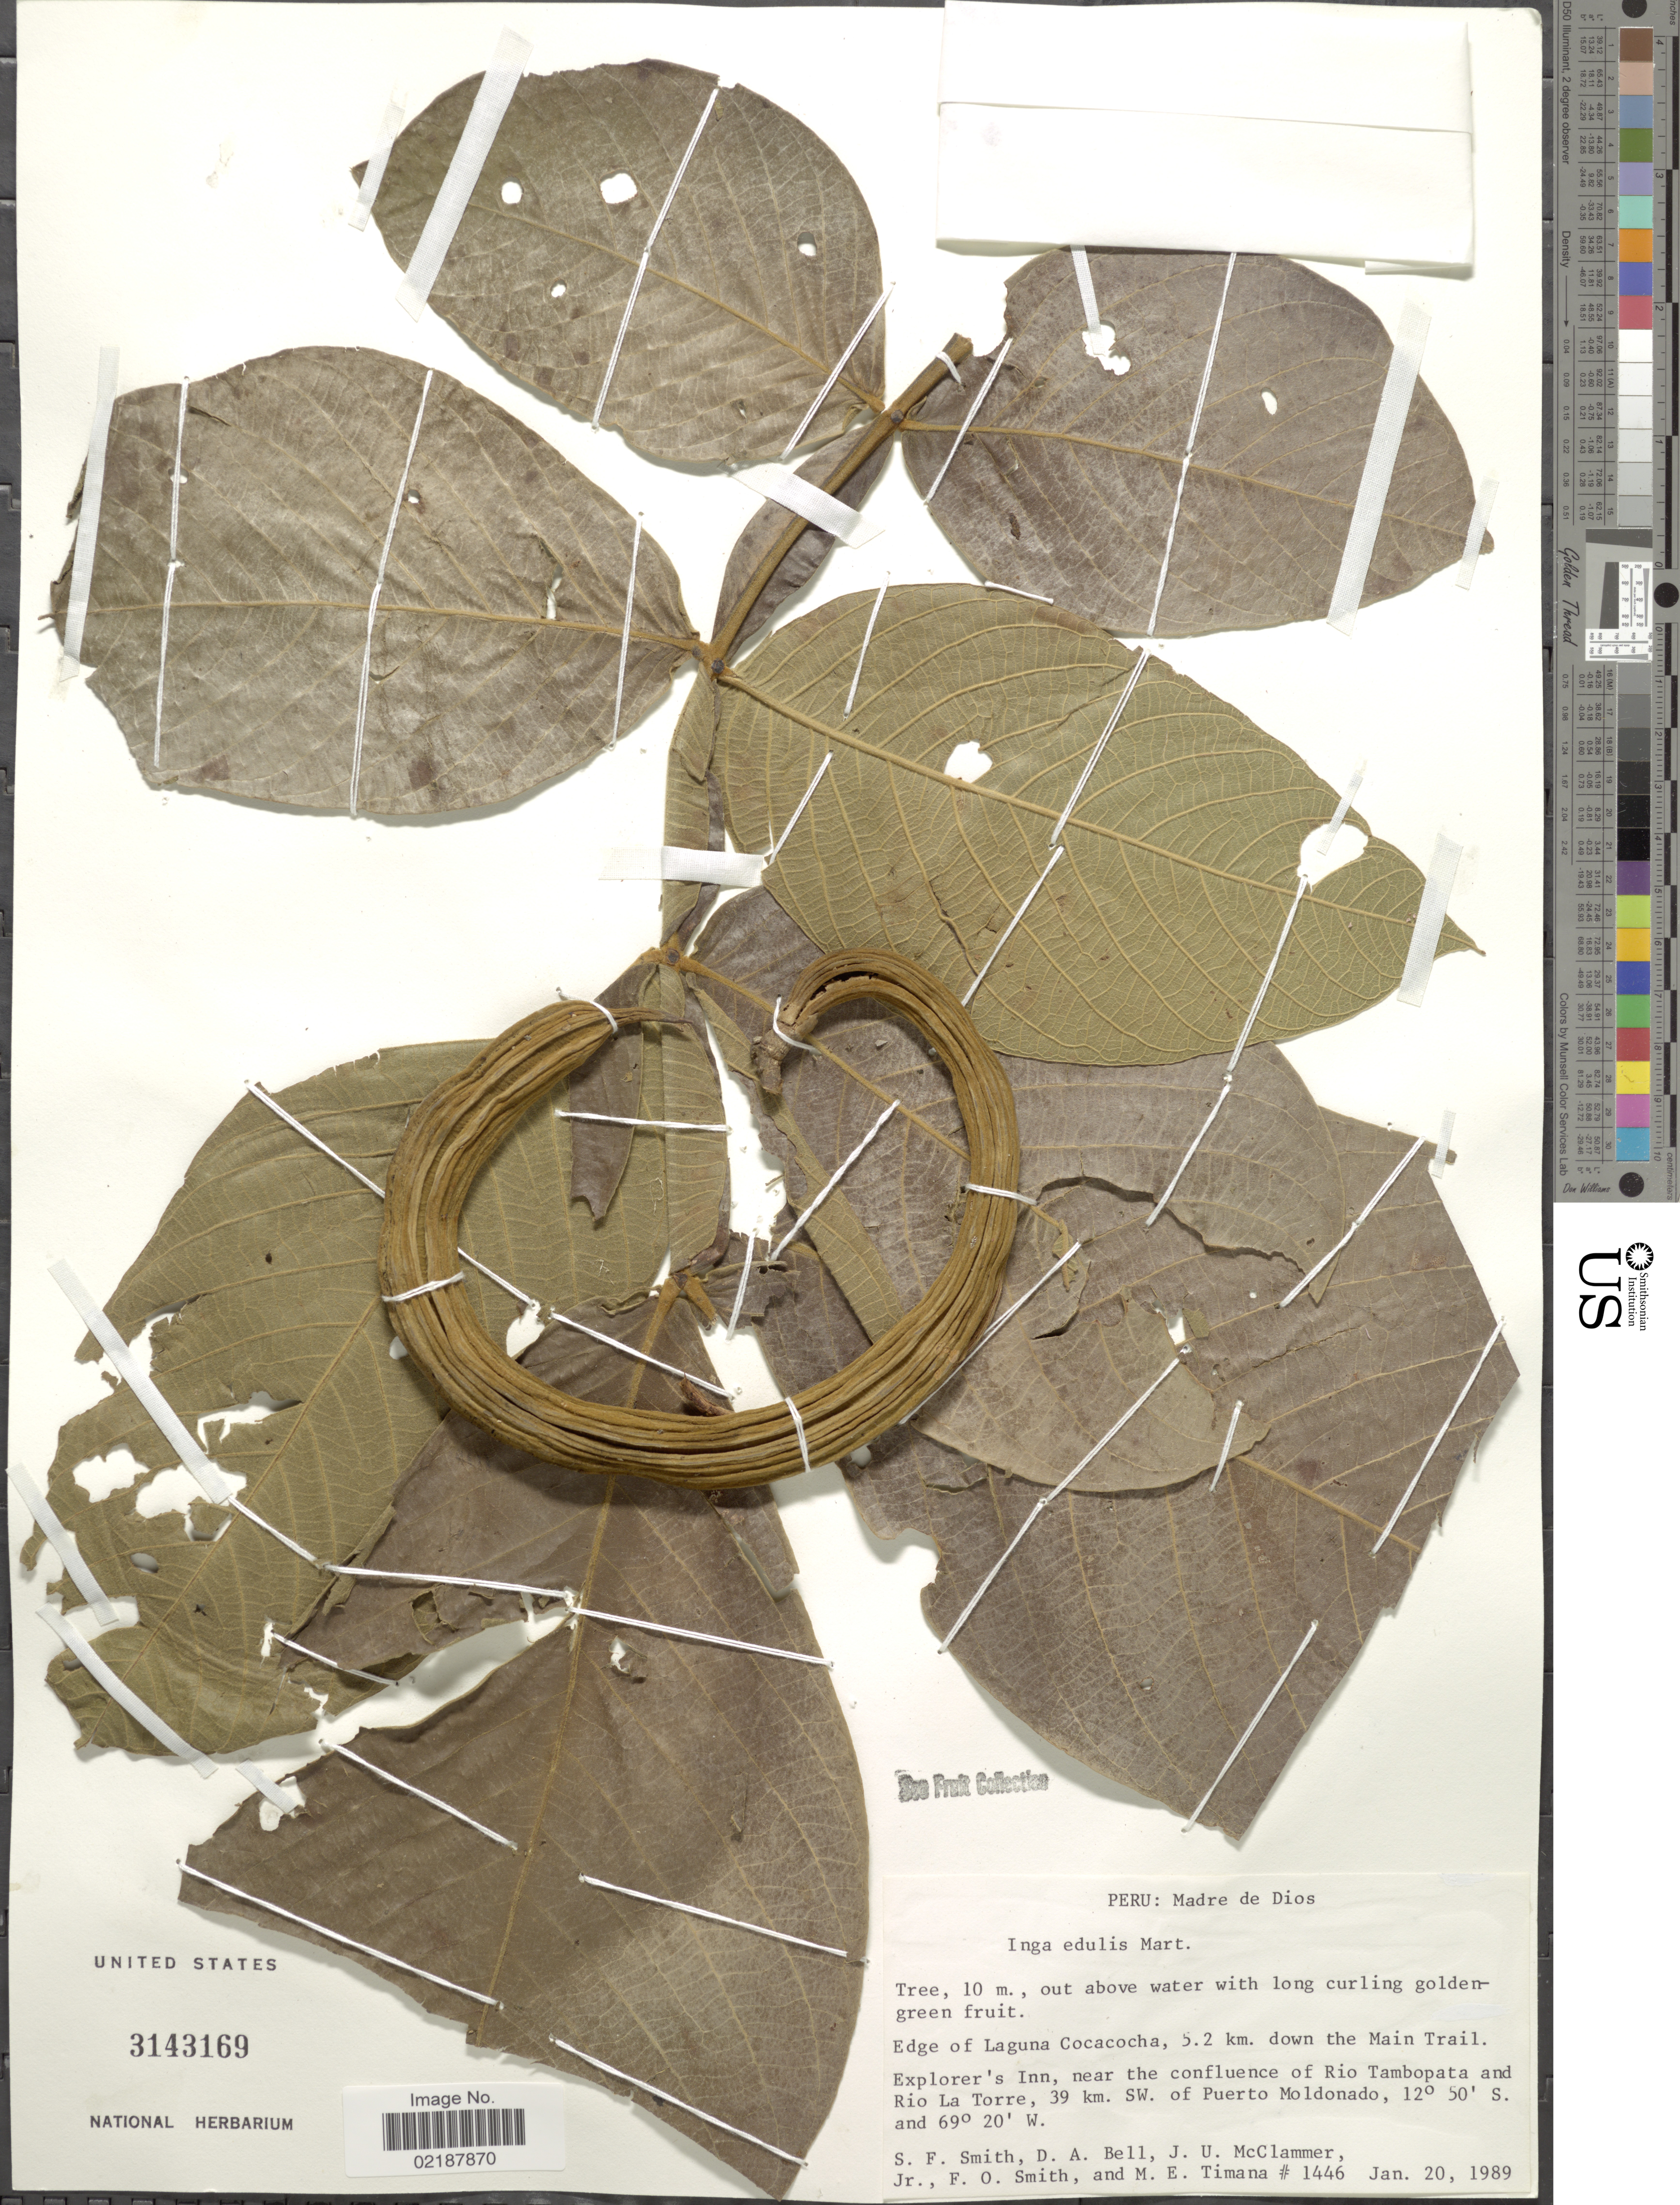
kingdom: Plantae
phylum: Tracheophyta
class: Magnoliopsida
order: Fabales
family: Fabaceae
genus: Inga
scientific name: Inga edulis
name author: Mart.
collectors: S.F. Smith, D. A. Bell, J. McClammer & F. Smith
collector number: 1446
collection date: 1989-01-20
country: Peru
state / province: Madre de Dios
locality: Edge of Laguna Cocacocha, 5.2 km. down the Mian Trail, Explorer's Inn, near the confluence of Rio Tambopata and Rio La Torre, 39 km. SW. of Puerto Moldonado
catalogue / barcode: US 3143169